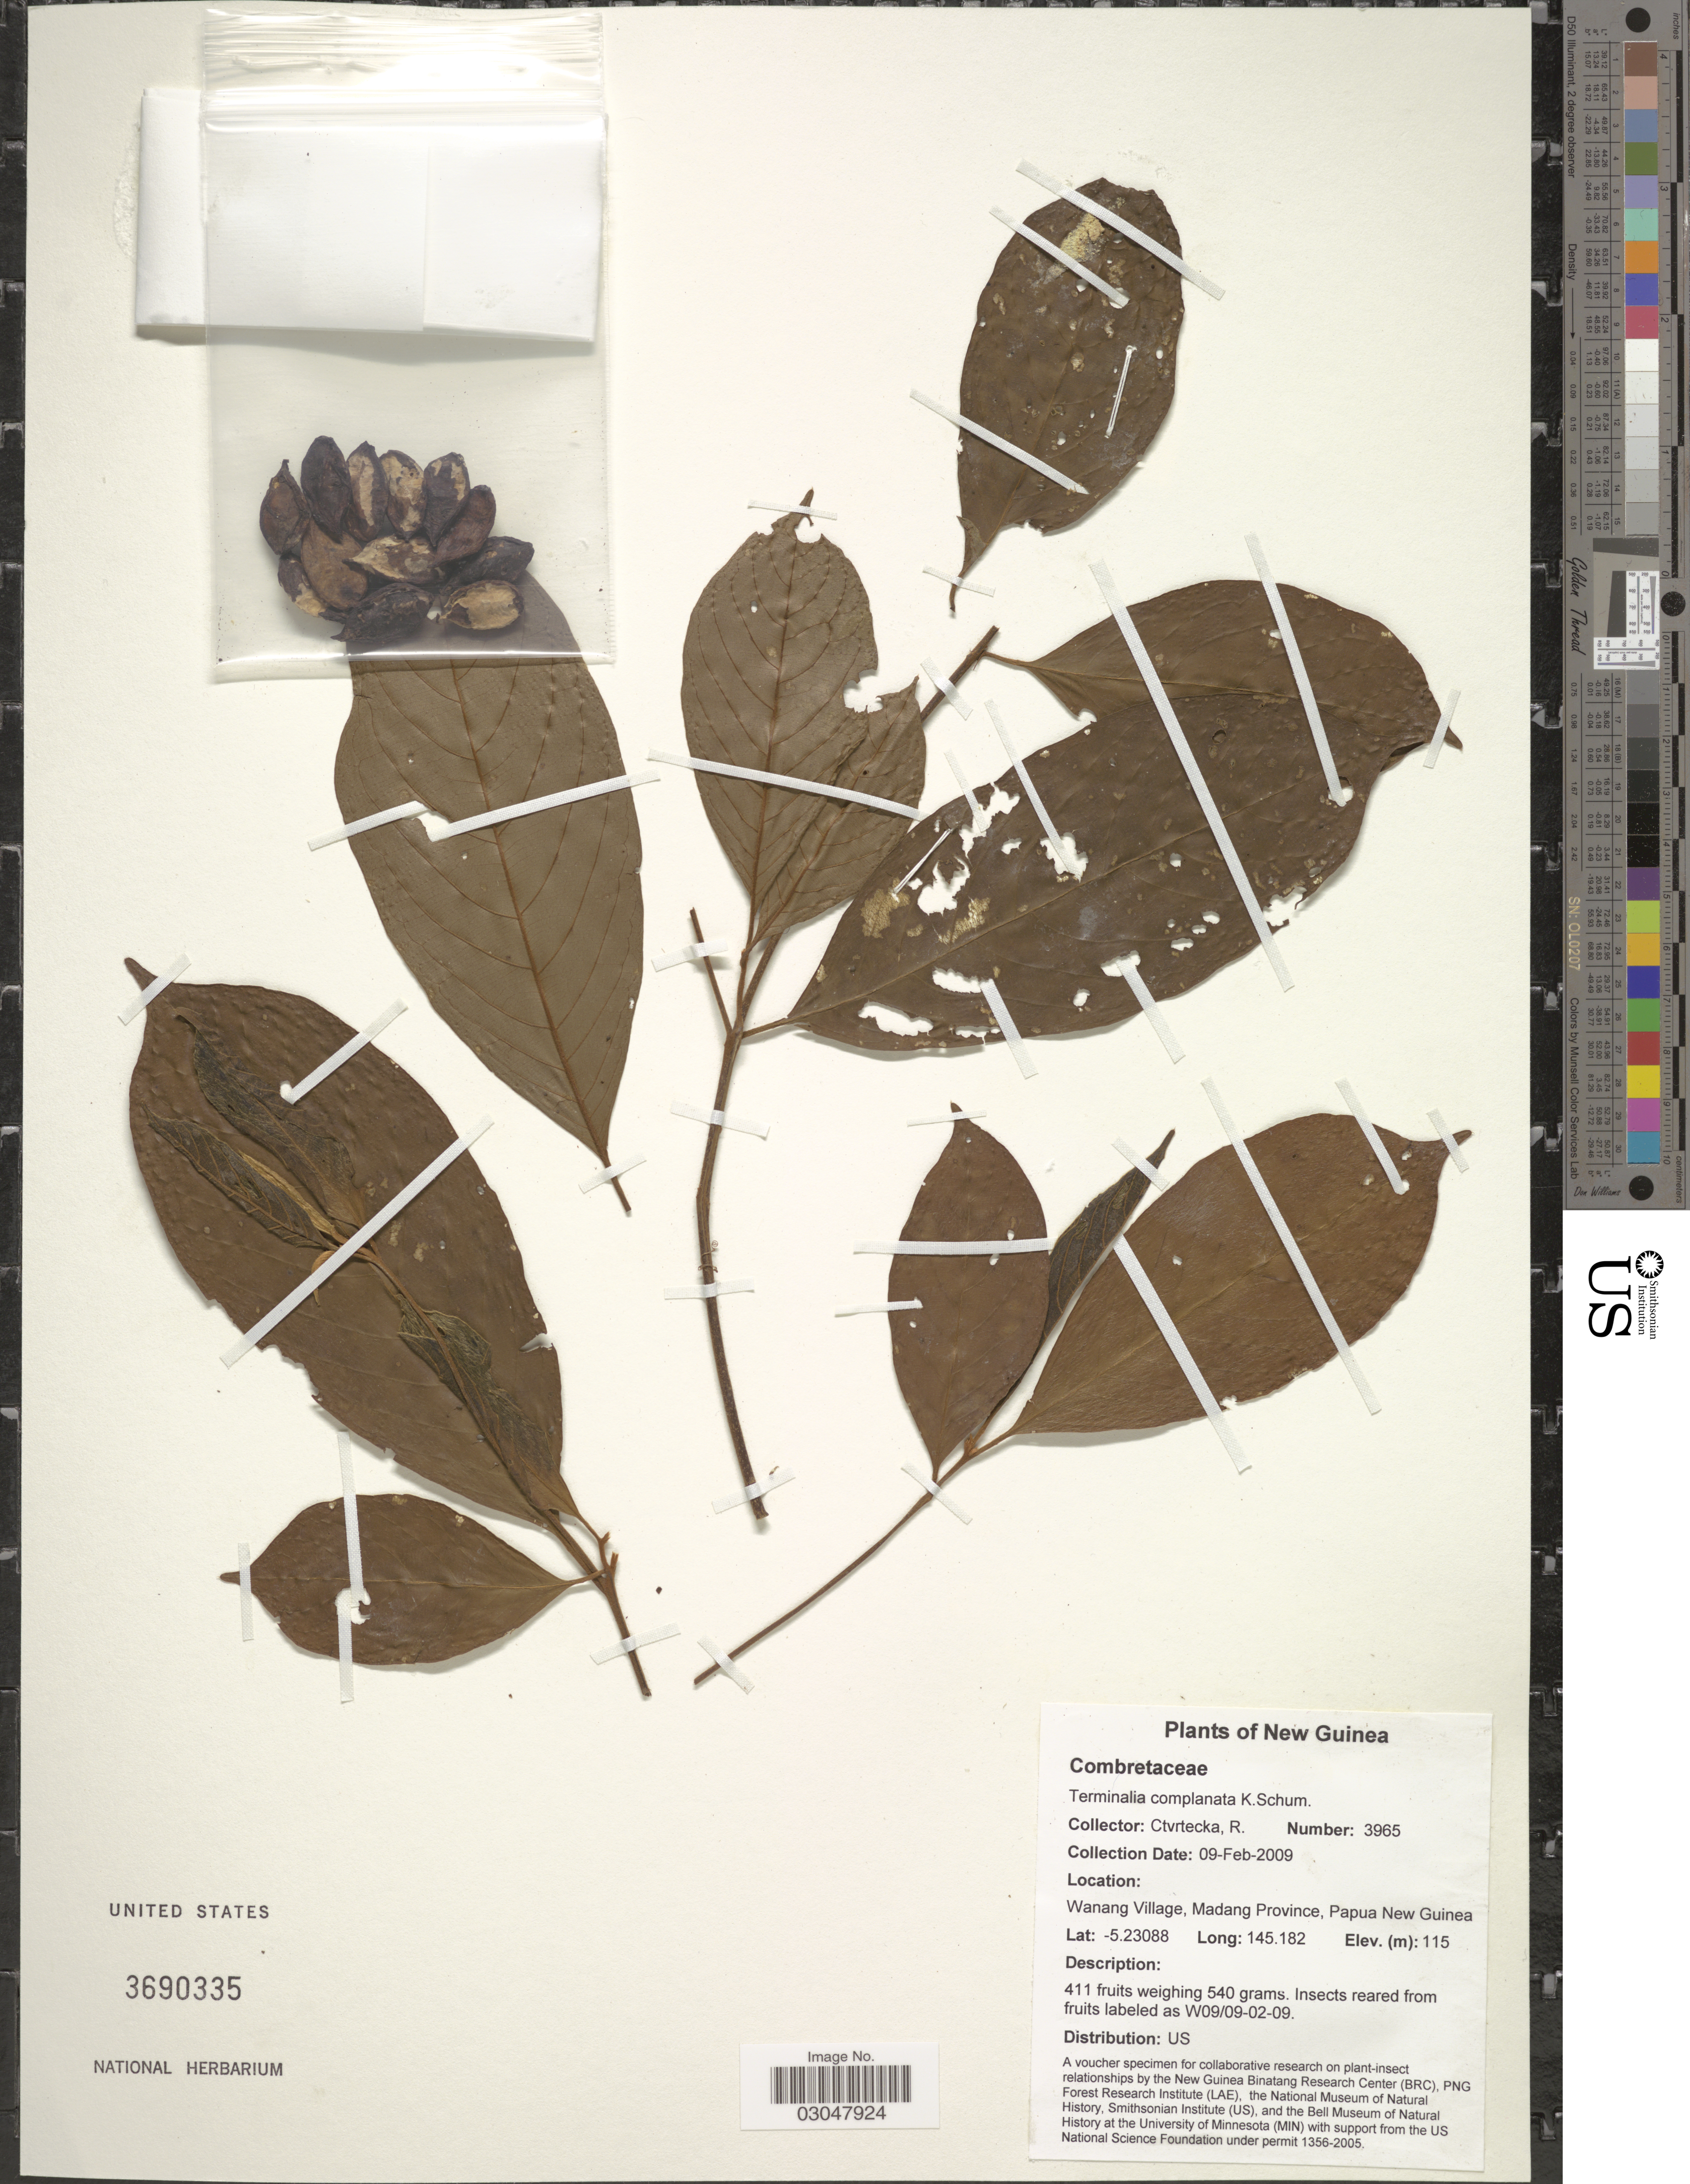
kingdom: Plantae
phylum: Tracheophyta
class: Magnoliopsida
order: Myrtales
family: Combretaceae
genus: Terminalia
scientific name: Terminalia complanata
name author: K. Schum.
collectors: R. Ctvrtecka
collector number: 3965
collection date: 2009-02-09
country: Papua New Guinea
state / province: Madang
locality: New Guinea. Wanang Village, Madang Province, Papua New Guinea.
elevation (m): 115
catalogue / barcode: US 3690335